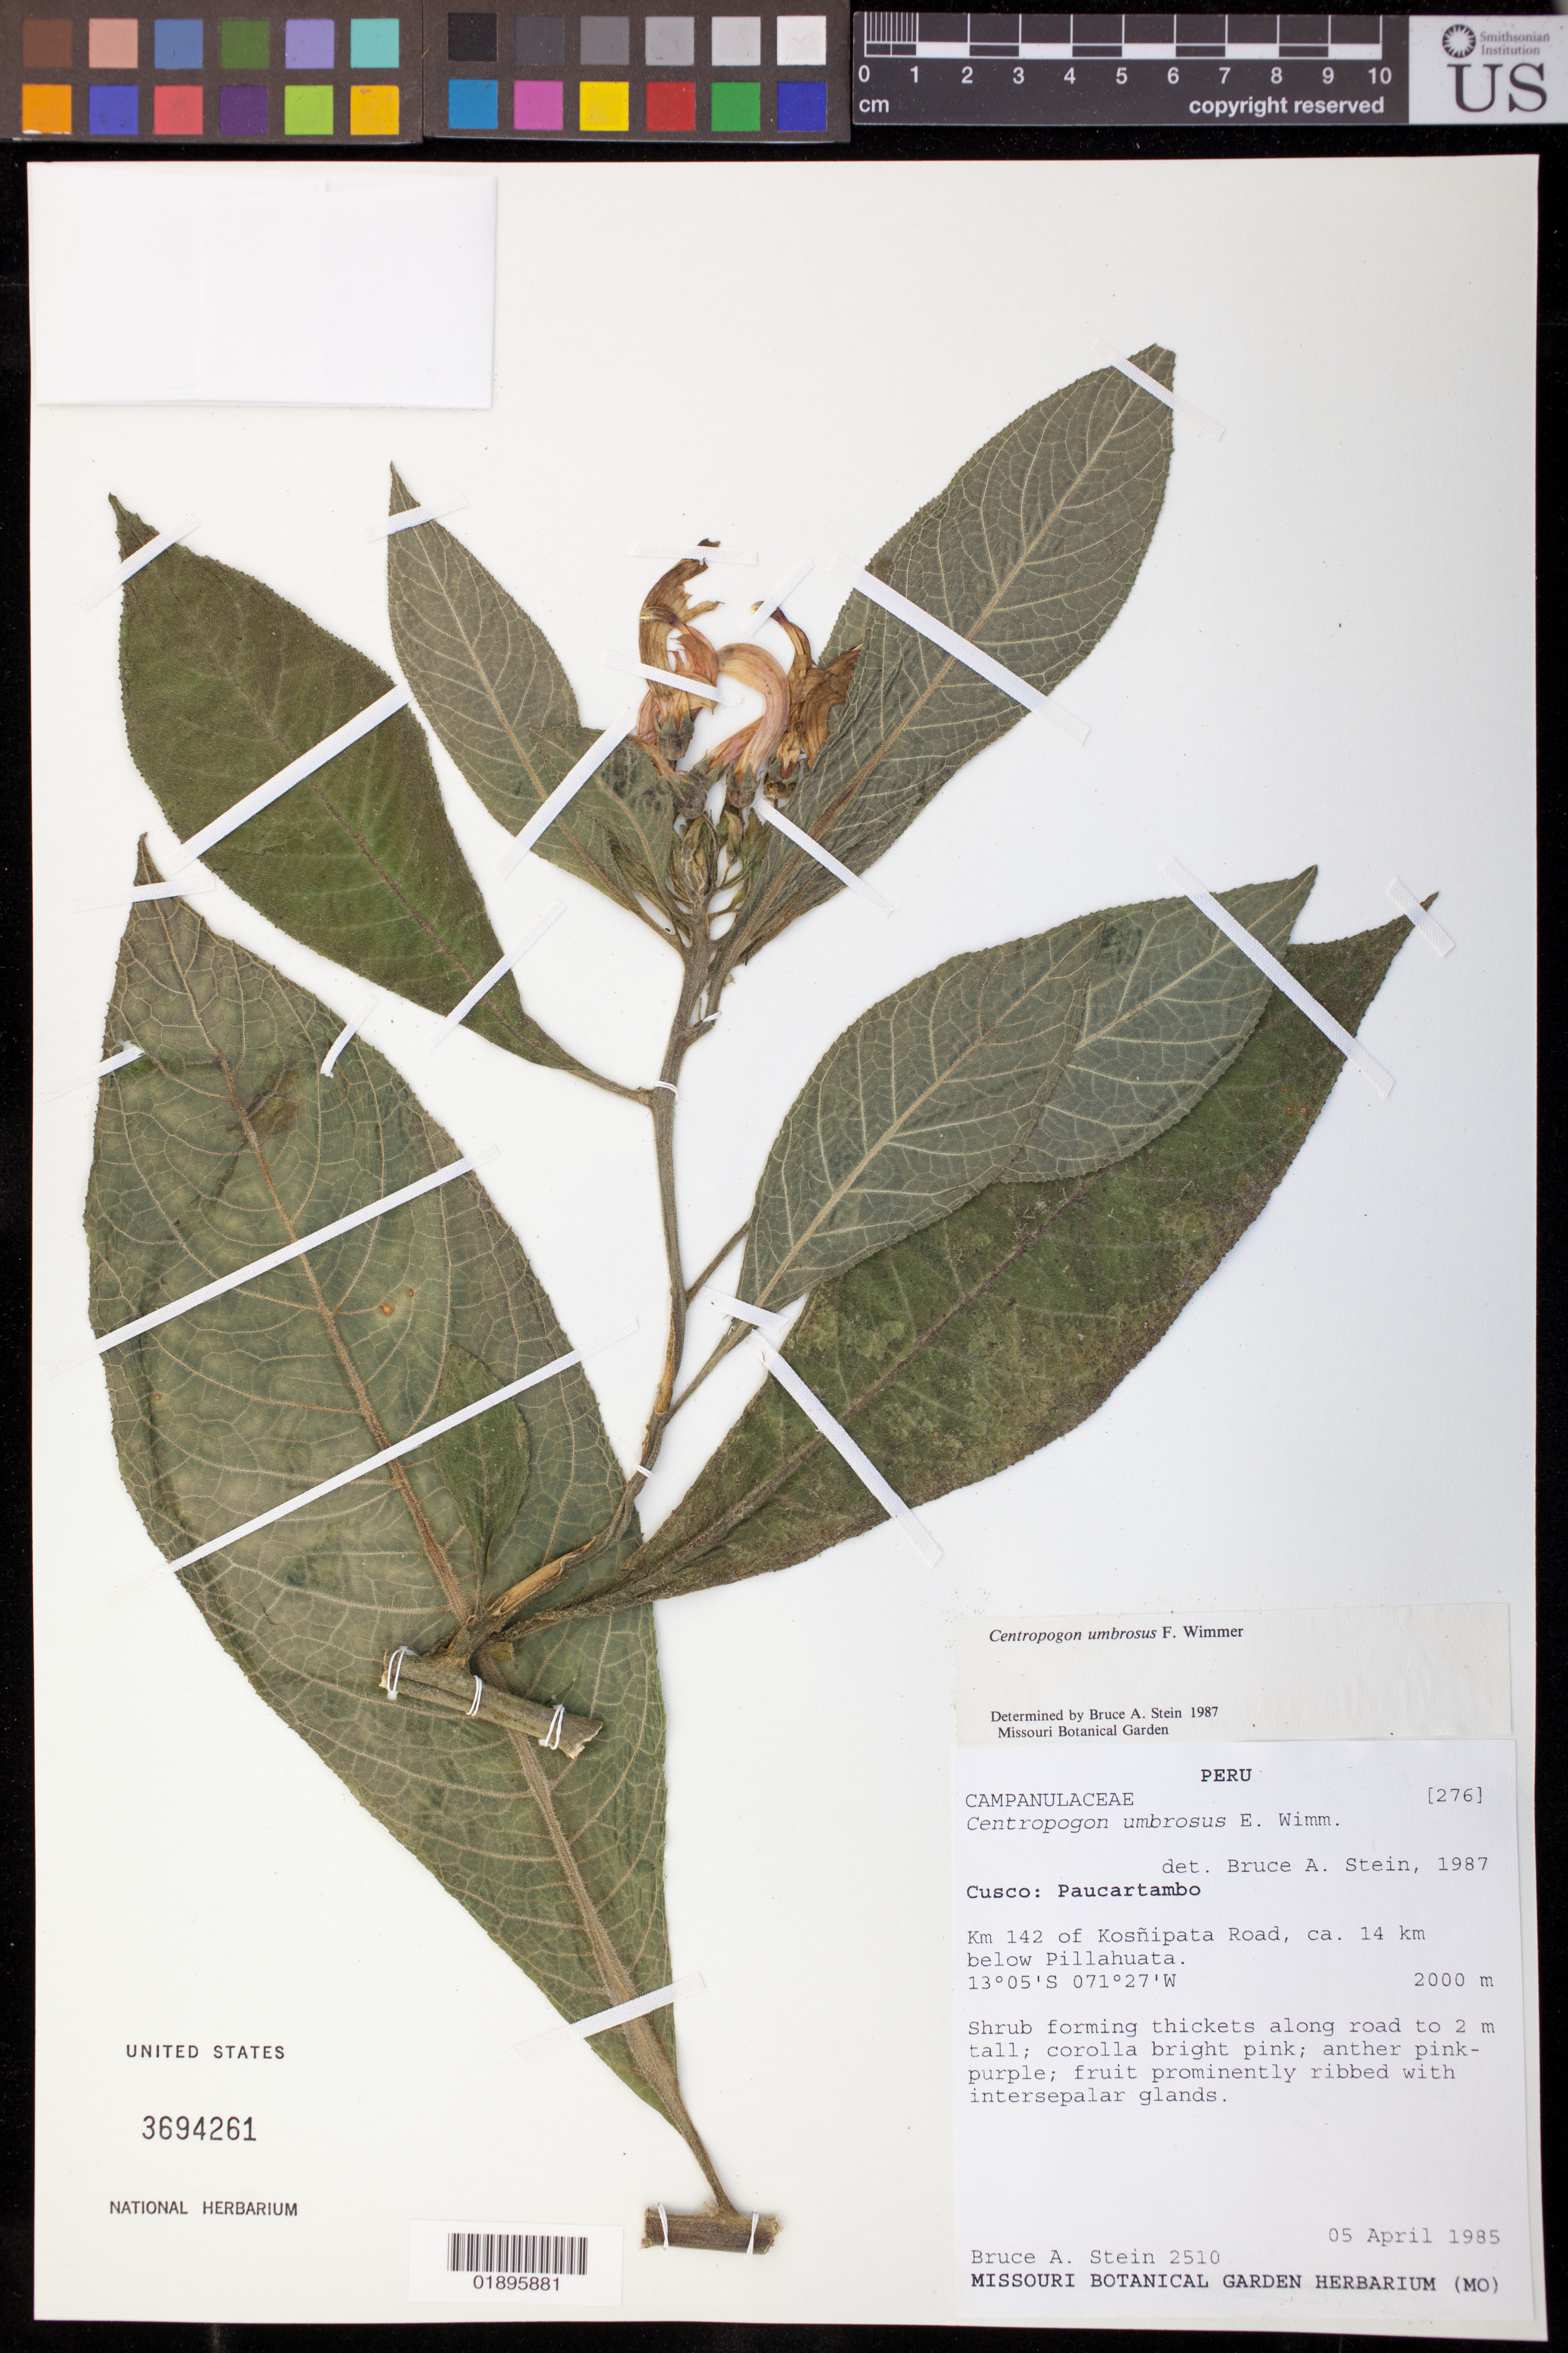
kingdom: Plantae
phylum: Tracheophyta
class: Magnoliopsida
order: Asterales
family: Campanulaceae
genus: Centropogon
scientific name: Centropogon umbrosus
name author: E. Wimm.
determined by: Wimmer, F. E.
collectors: B. A. Stein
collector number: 2510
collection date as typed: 05 Apr 1985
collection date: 1985-04-05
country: Peru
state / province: Cusco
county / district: Paucartambo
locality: Cusco, Paucartambo, km 142 of Kosnipata Road, ca. 14 km below of Pillahuata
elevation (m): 2000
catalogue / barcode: US 3694261